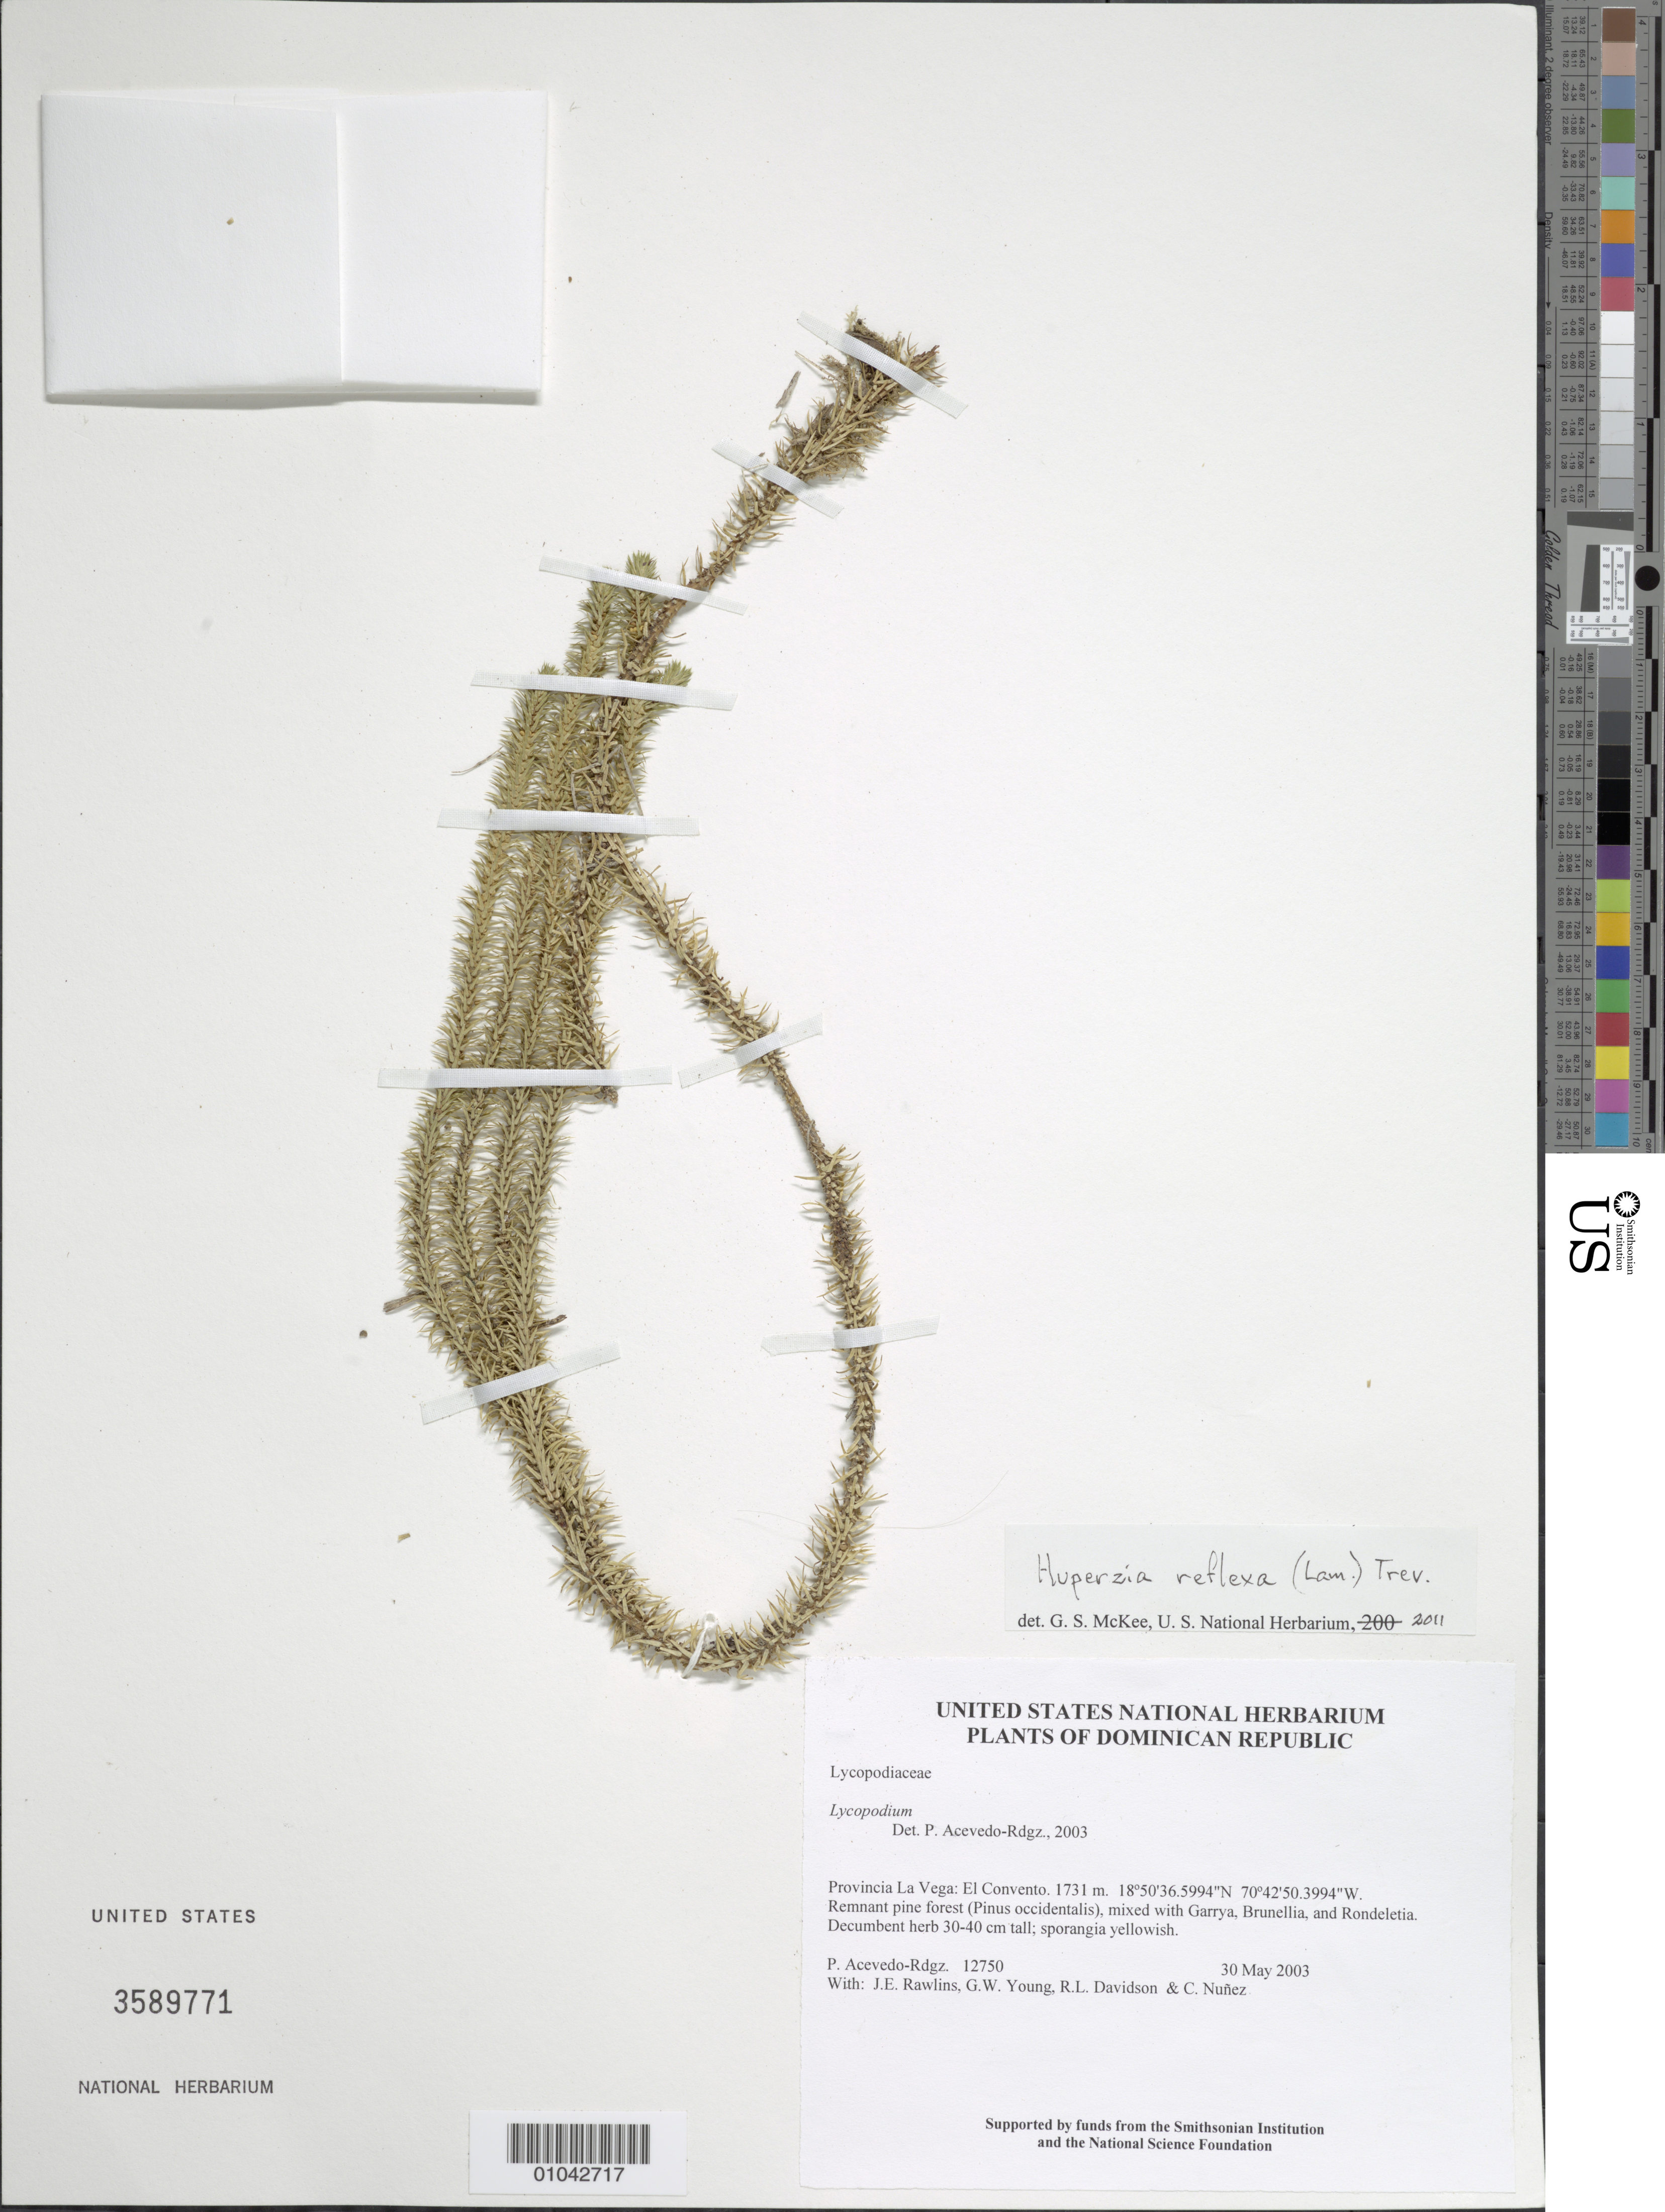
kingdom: Plantae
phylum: Tracheophyta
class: Lycopodiopsida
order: Lycopodiales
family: Lycopodiaceae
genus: Phlegmariurus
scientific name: Phlegmariurus reflexus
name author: (Lam.) B. Øllg.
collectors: P. Acevedo-Rodr., J. Rawlins, G. Young, R. Davidson & C. Nunez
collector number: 12750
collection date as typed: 30 May 2003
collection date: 2003-05-30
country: Dominican Republic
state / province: La Vega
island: Hispaniola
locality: Provincia La Vega: El Convento.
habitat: Remnant pine forest (Pinus occidentalis), mixed with Garrya, Brunellia, and Rondeletia.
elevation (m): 1731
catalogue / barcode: US 3589771